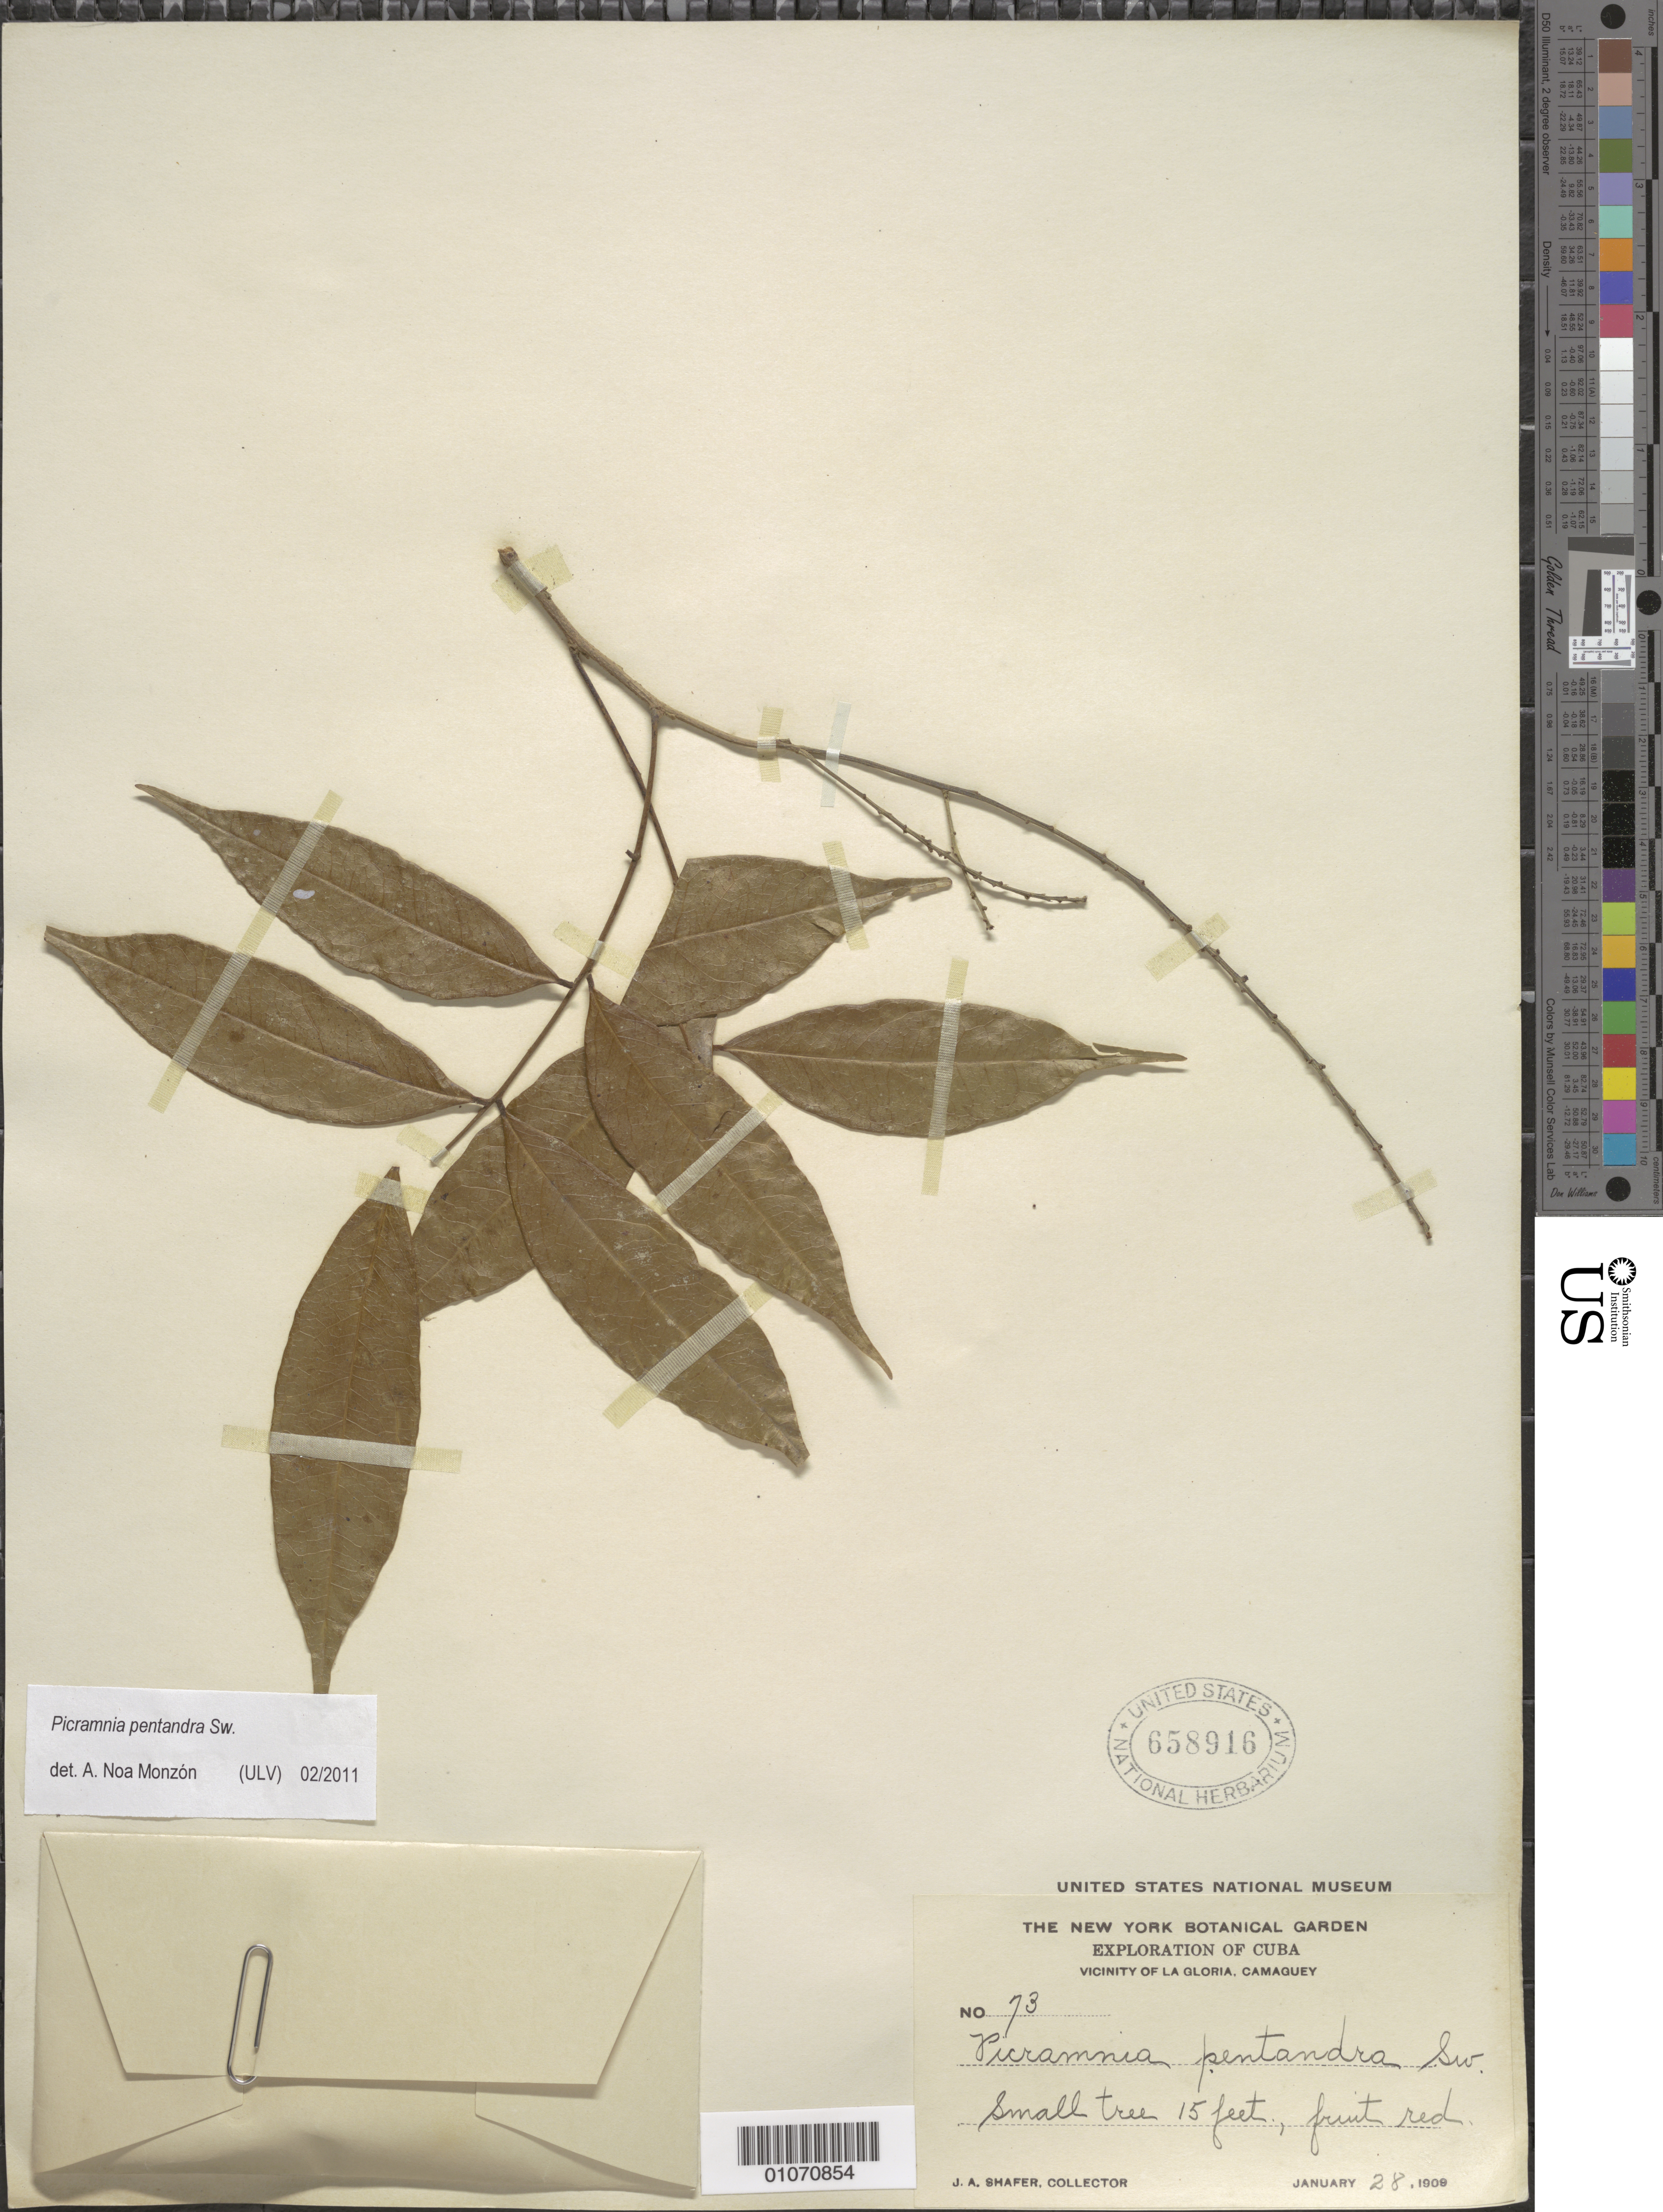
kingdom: Plantae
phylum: Tracheophyta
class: Magnoliopsida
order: Picramniales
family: Picramniaceae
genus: Picramnia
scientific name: Picramnia pentandra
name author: Sw.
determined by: Noa Monzón, A.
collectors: J. A. Shafer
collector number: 73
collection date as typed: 28 Jan 1909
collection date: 1909-01-28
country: Cuba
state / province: Camagüey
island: Cuba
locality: La Gloria vicinity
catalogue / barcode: US 658916